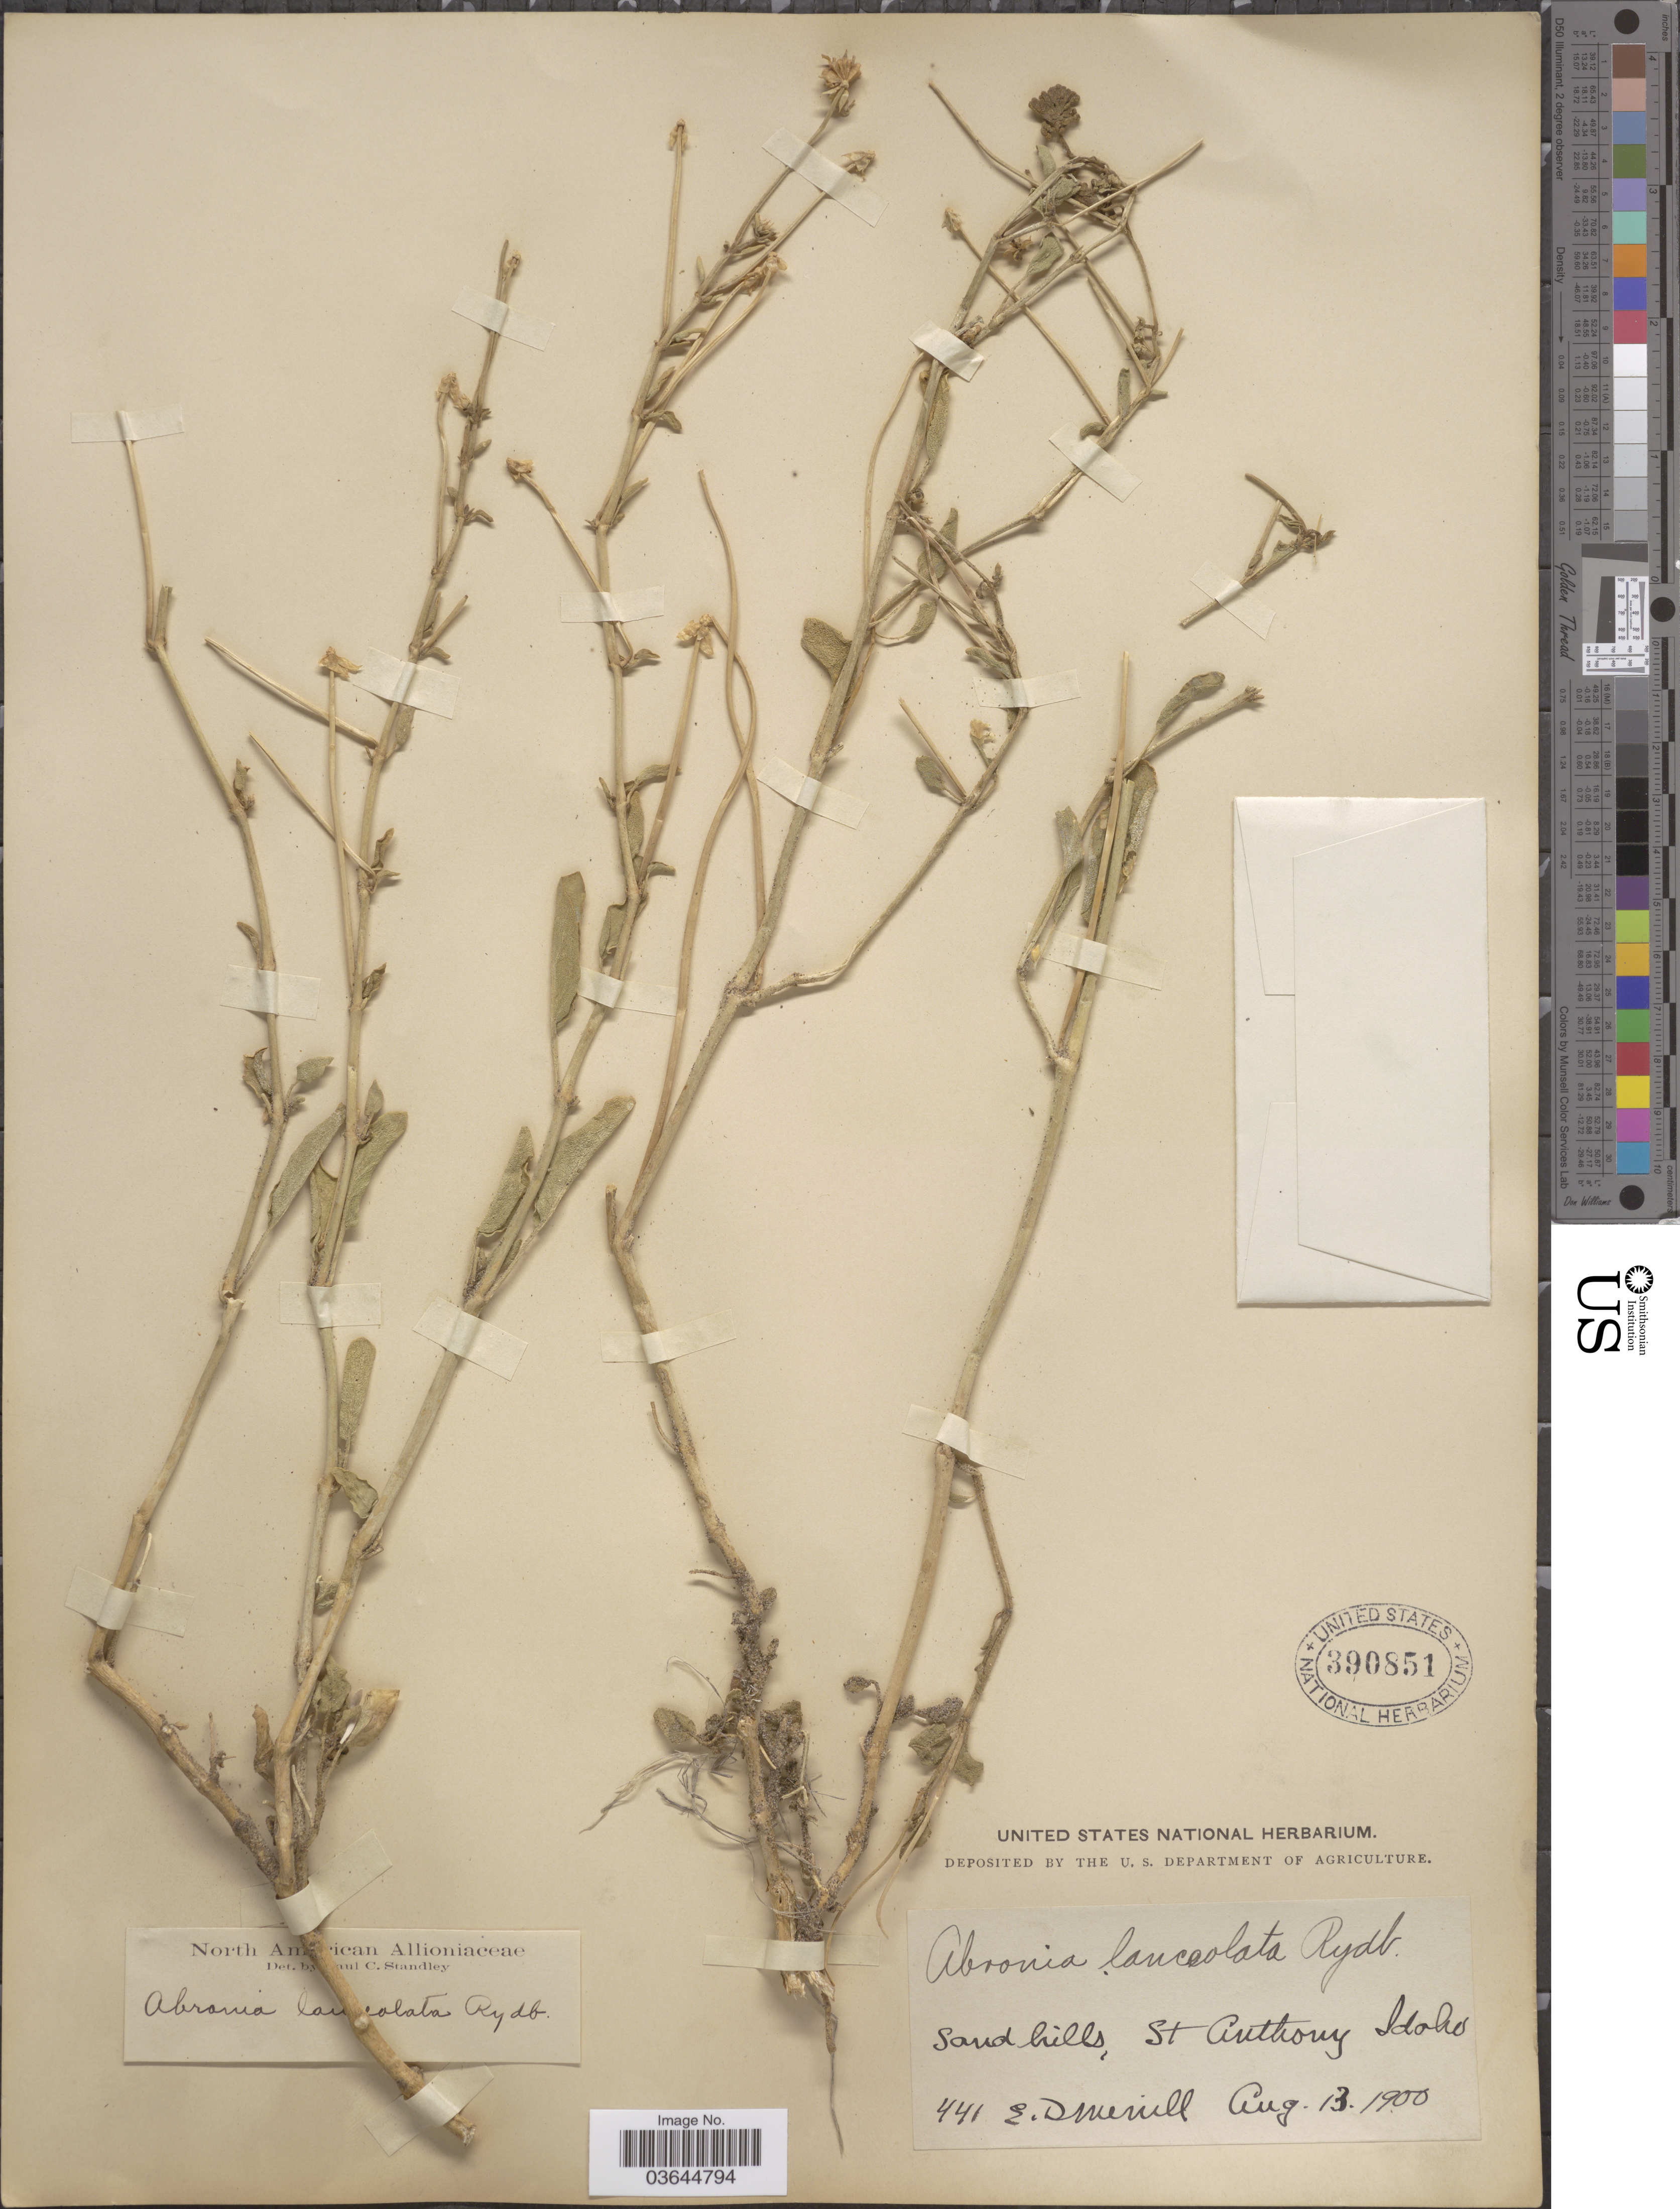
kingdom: Plantae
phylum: Tracheophyta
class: Magnoliopsida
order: Caryophyllales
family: Nyctaginaceae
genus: Abronia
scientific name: Abronia mellifera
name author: Douglas ex Hook.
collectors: E. D. Merrill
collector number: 441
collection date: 1900-08-13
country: United States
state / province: Idaho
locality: Sand hills, St Anthony.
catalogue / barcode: US 390851